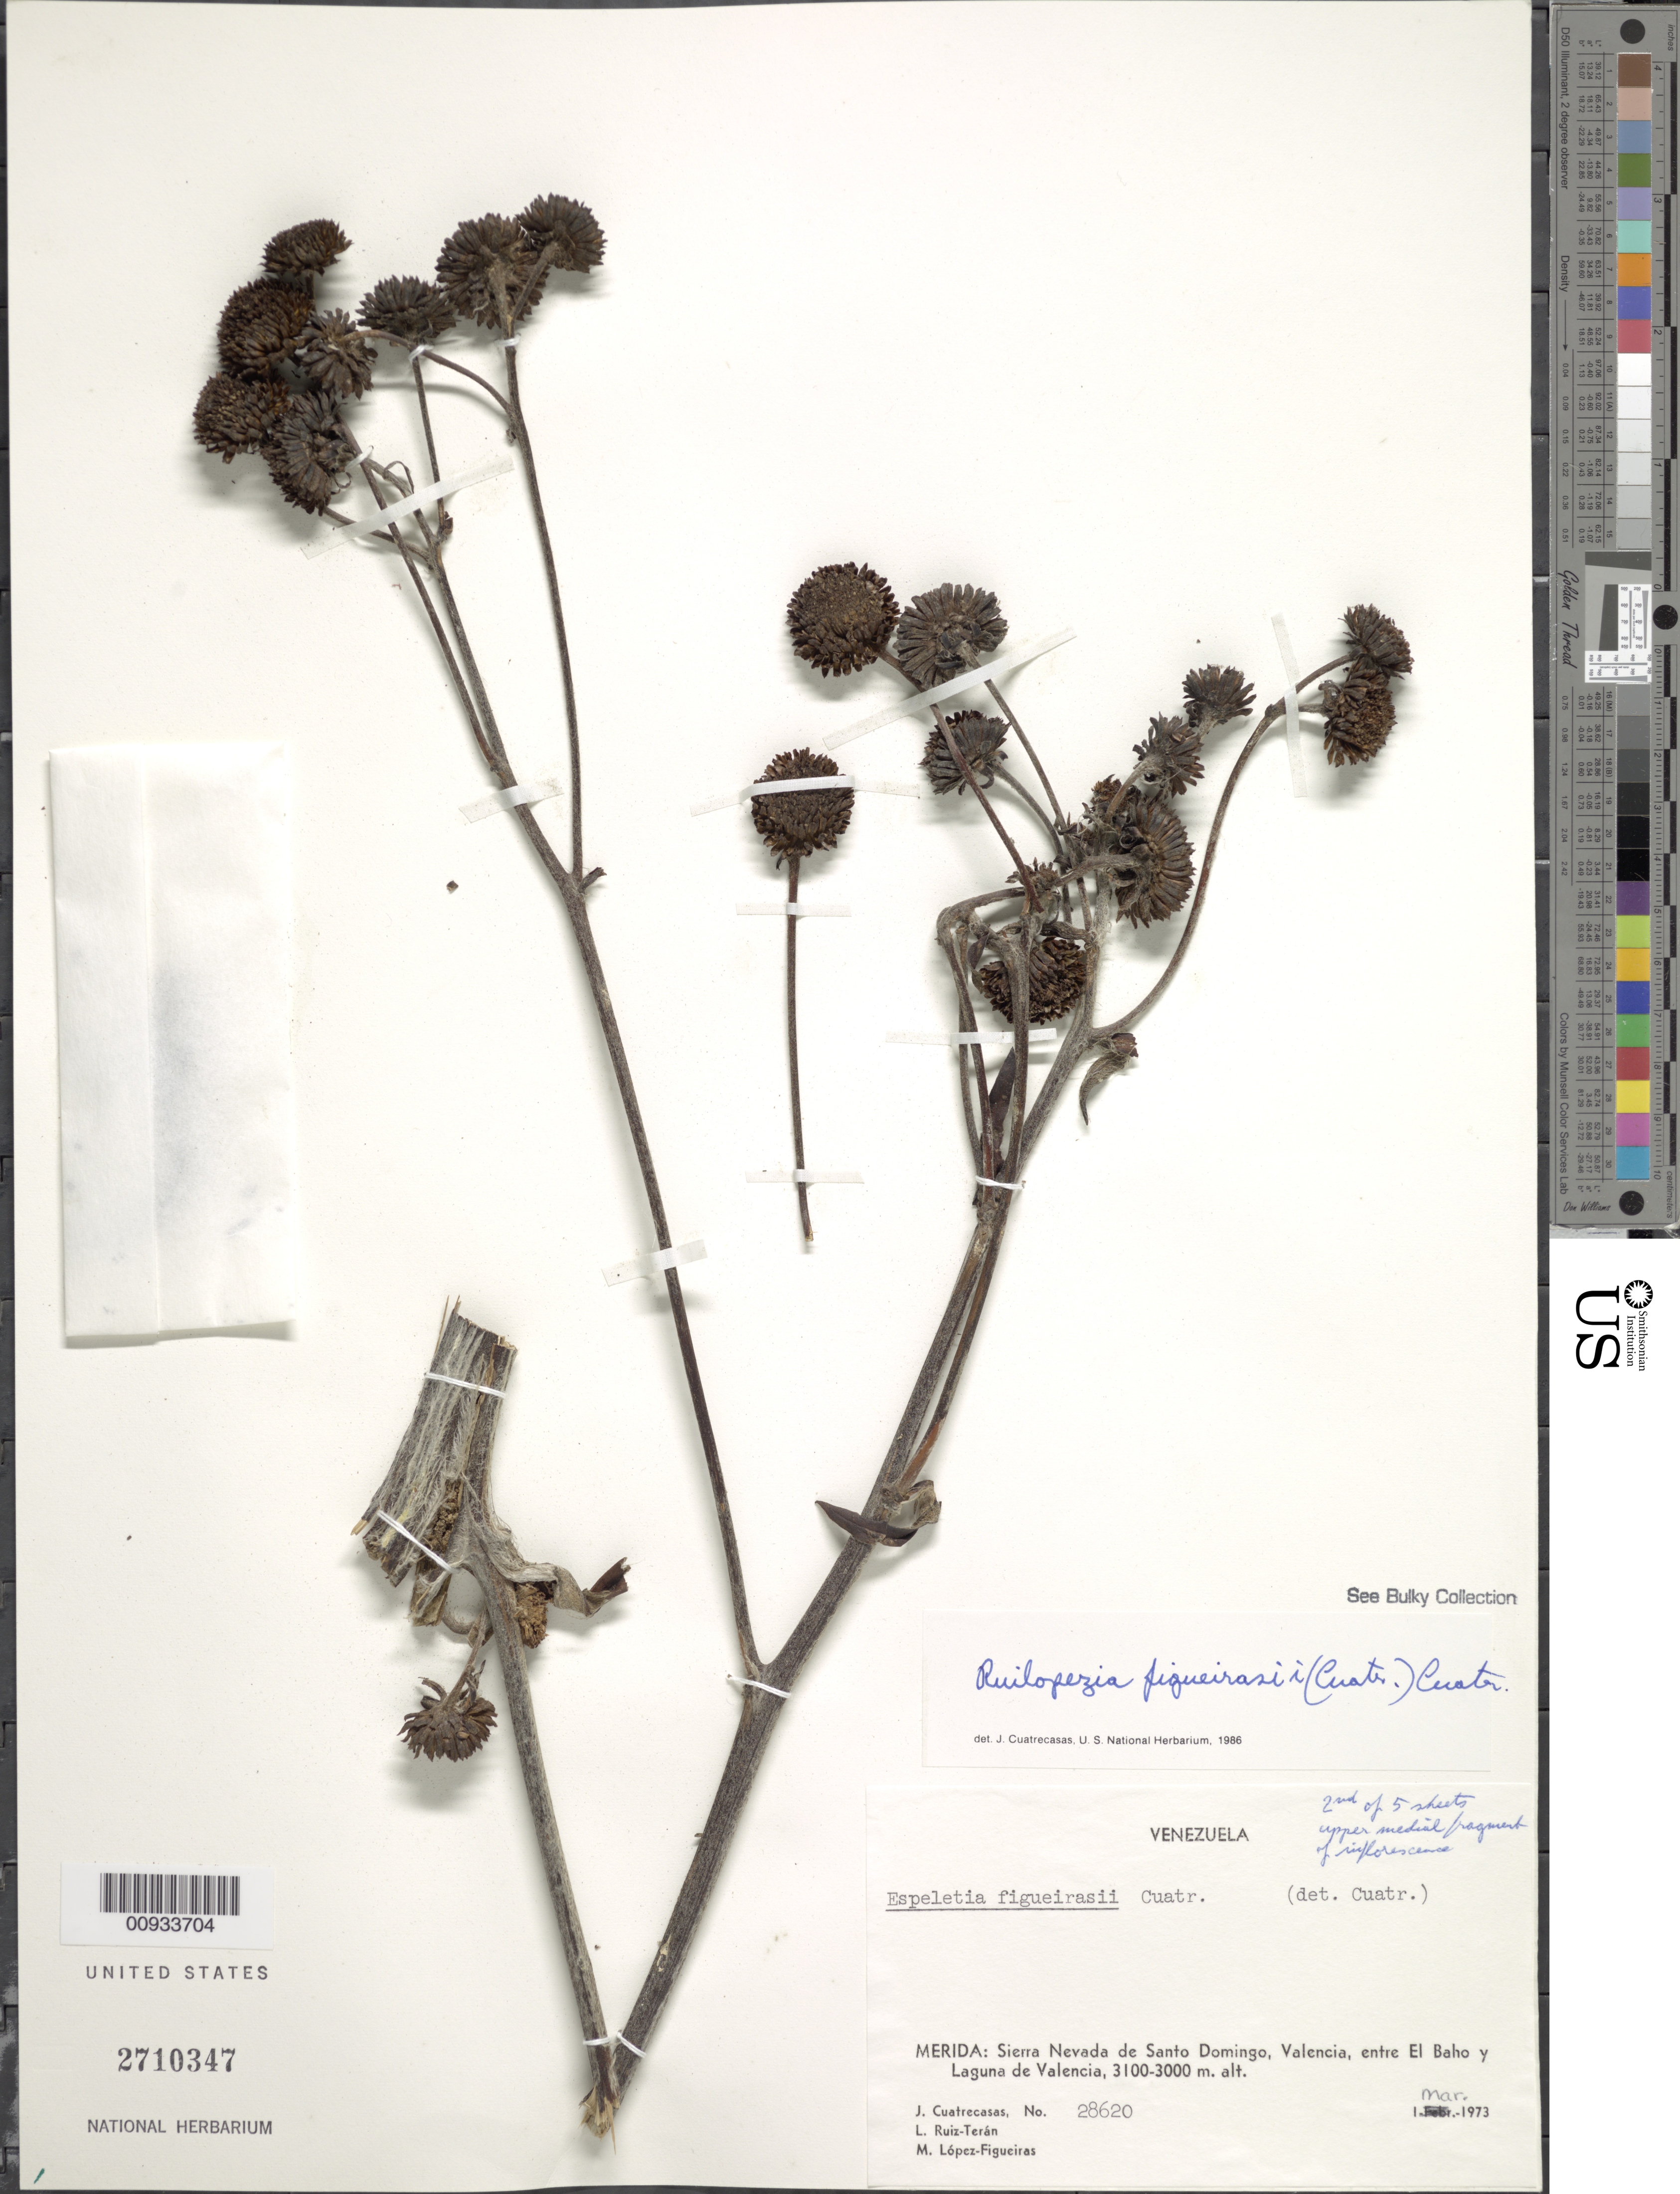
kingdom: Plantae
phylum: Tracheophyta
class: Magnoliopsida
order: Asterales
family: Asteraceae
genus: Ruilopezia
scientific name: Ruilopezia figueirasii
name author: (Cuatrec.) Cuatrec.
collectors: J. Cuatrecasas, L. E. Ruíz-Terán & M. López Figueiras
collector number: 28620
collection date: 1973-03-01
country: Venezuela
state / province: Mérida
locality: Sierra Nevada de Santo Domingo, Valencia, entre El Baho y Laguna de Valencia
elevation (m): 3000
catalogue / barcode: US 2710347